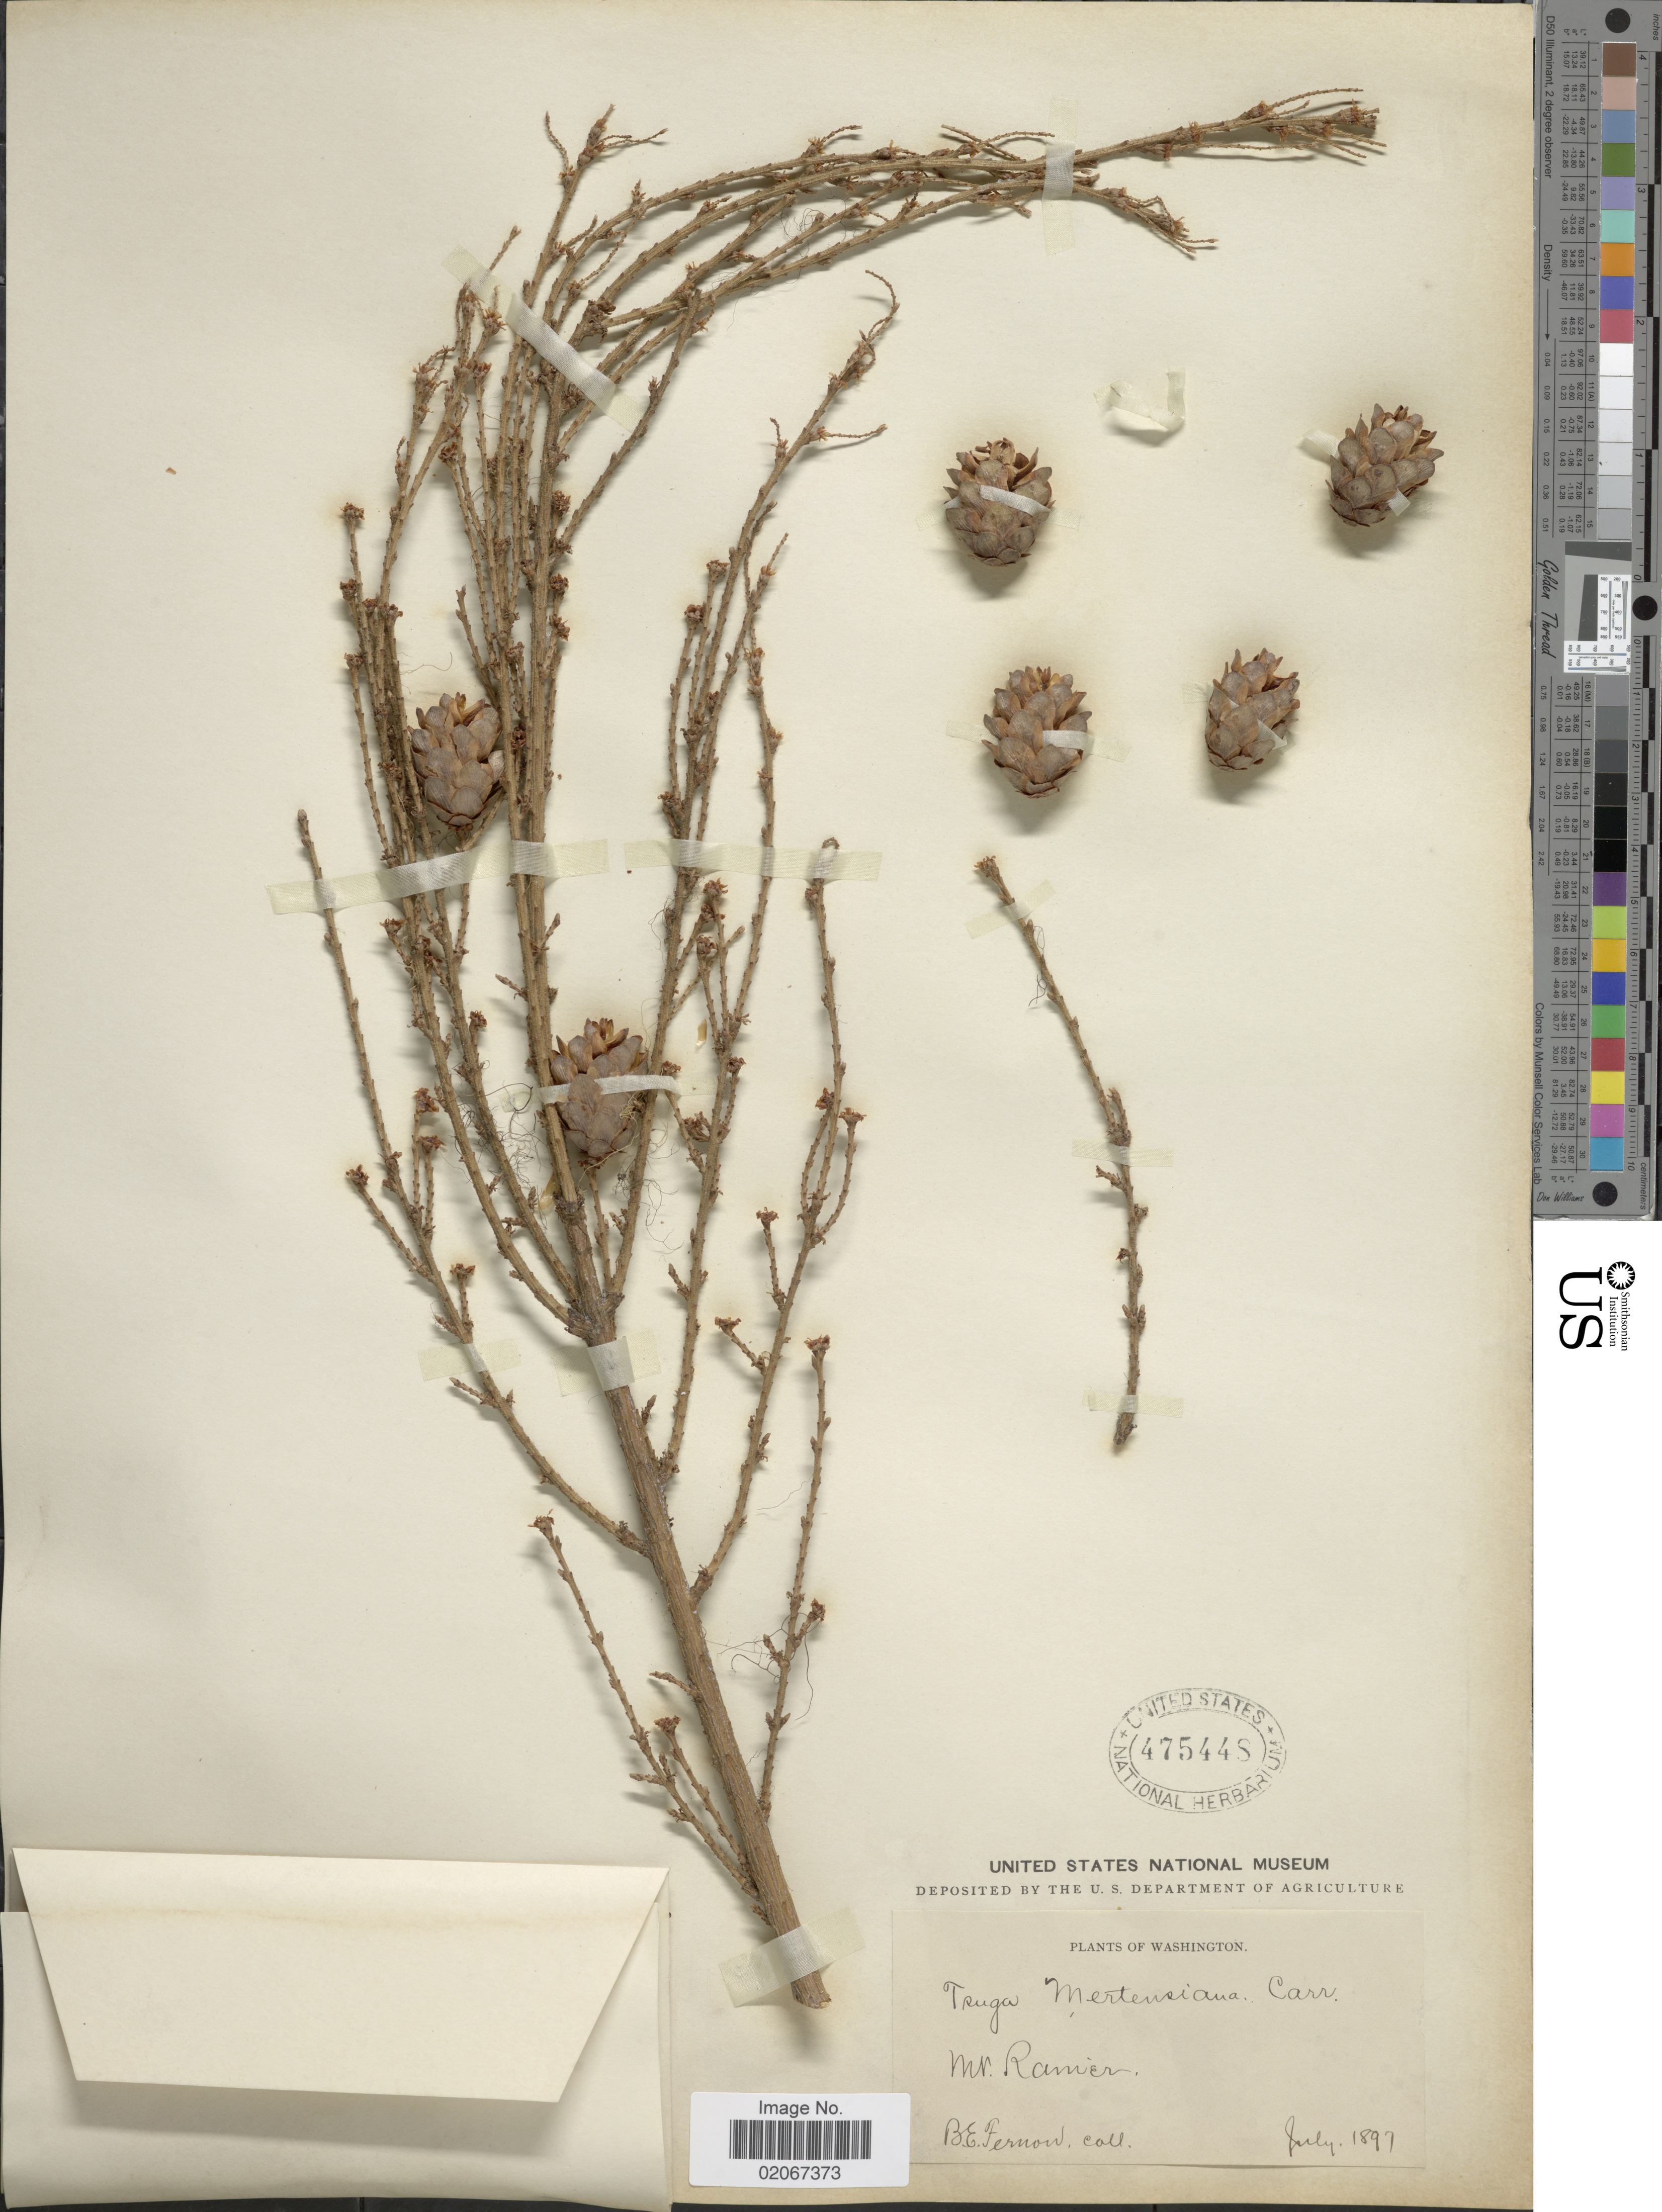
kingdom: Plantae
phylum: Tracheophyta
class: Pinopsida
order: Pinales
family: Pinaceae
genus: Tsuga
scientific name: Tsuga mertensiana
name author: (Bong.) Carrière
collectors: B. Fernow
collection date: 1897-07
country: United States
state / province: Washington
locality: Mt. Ranier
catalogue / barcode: US 475448